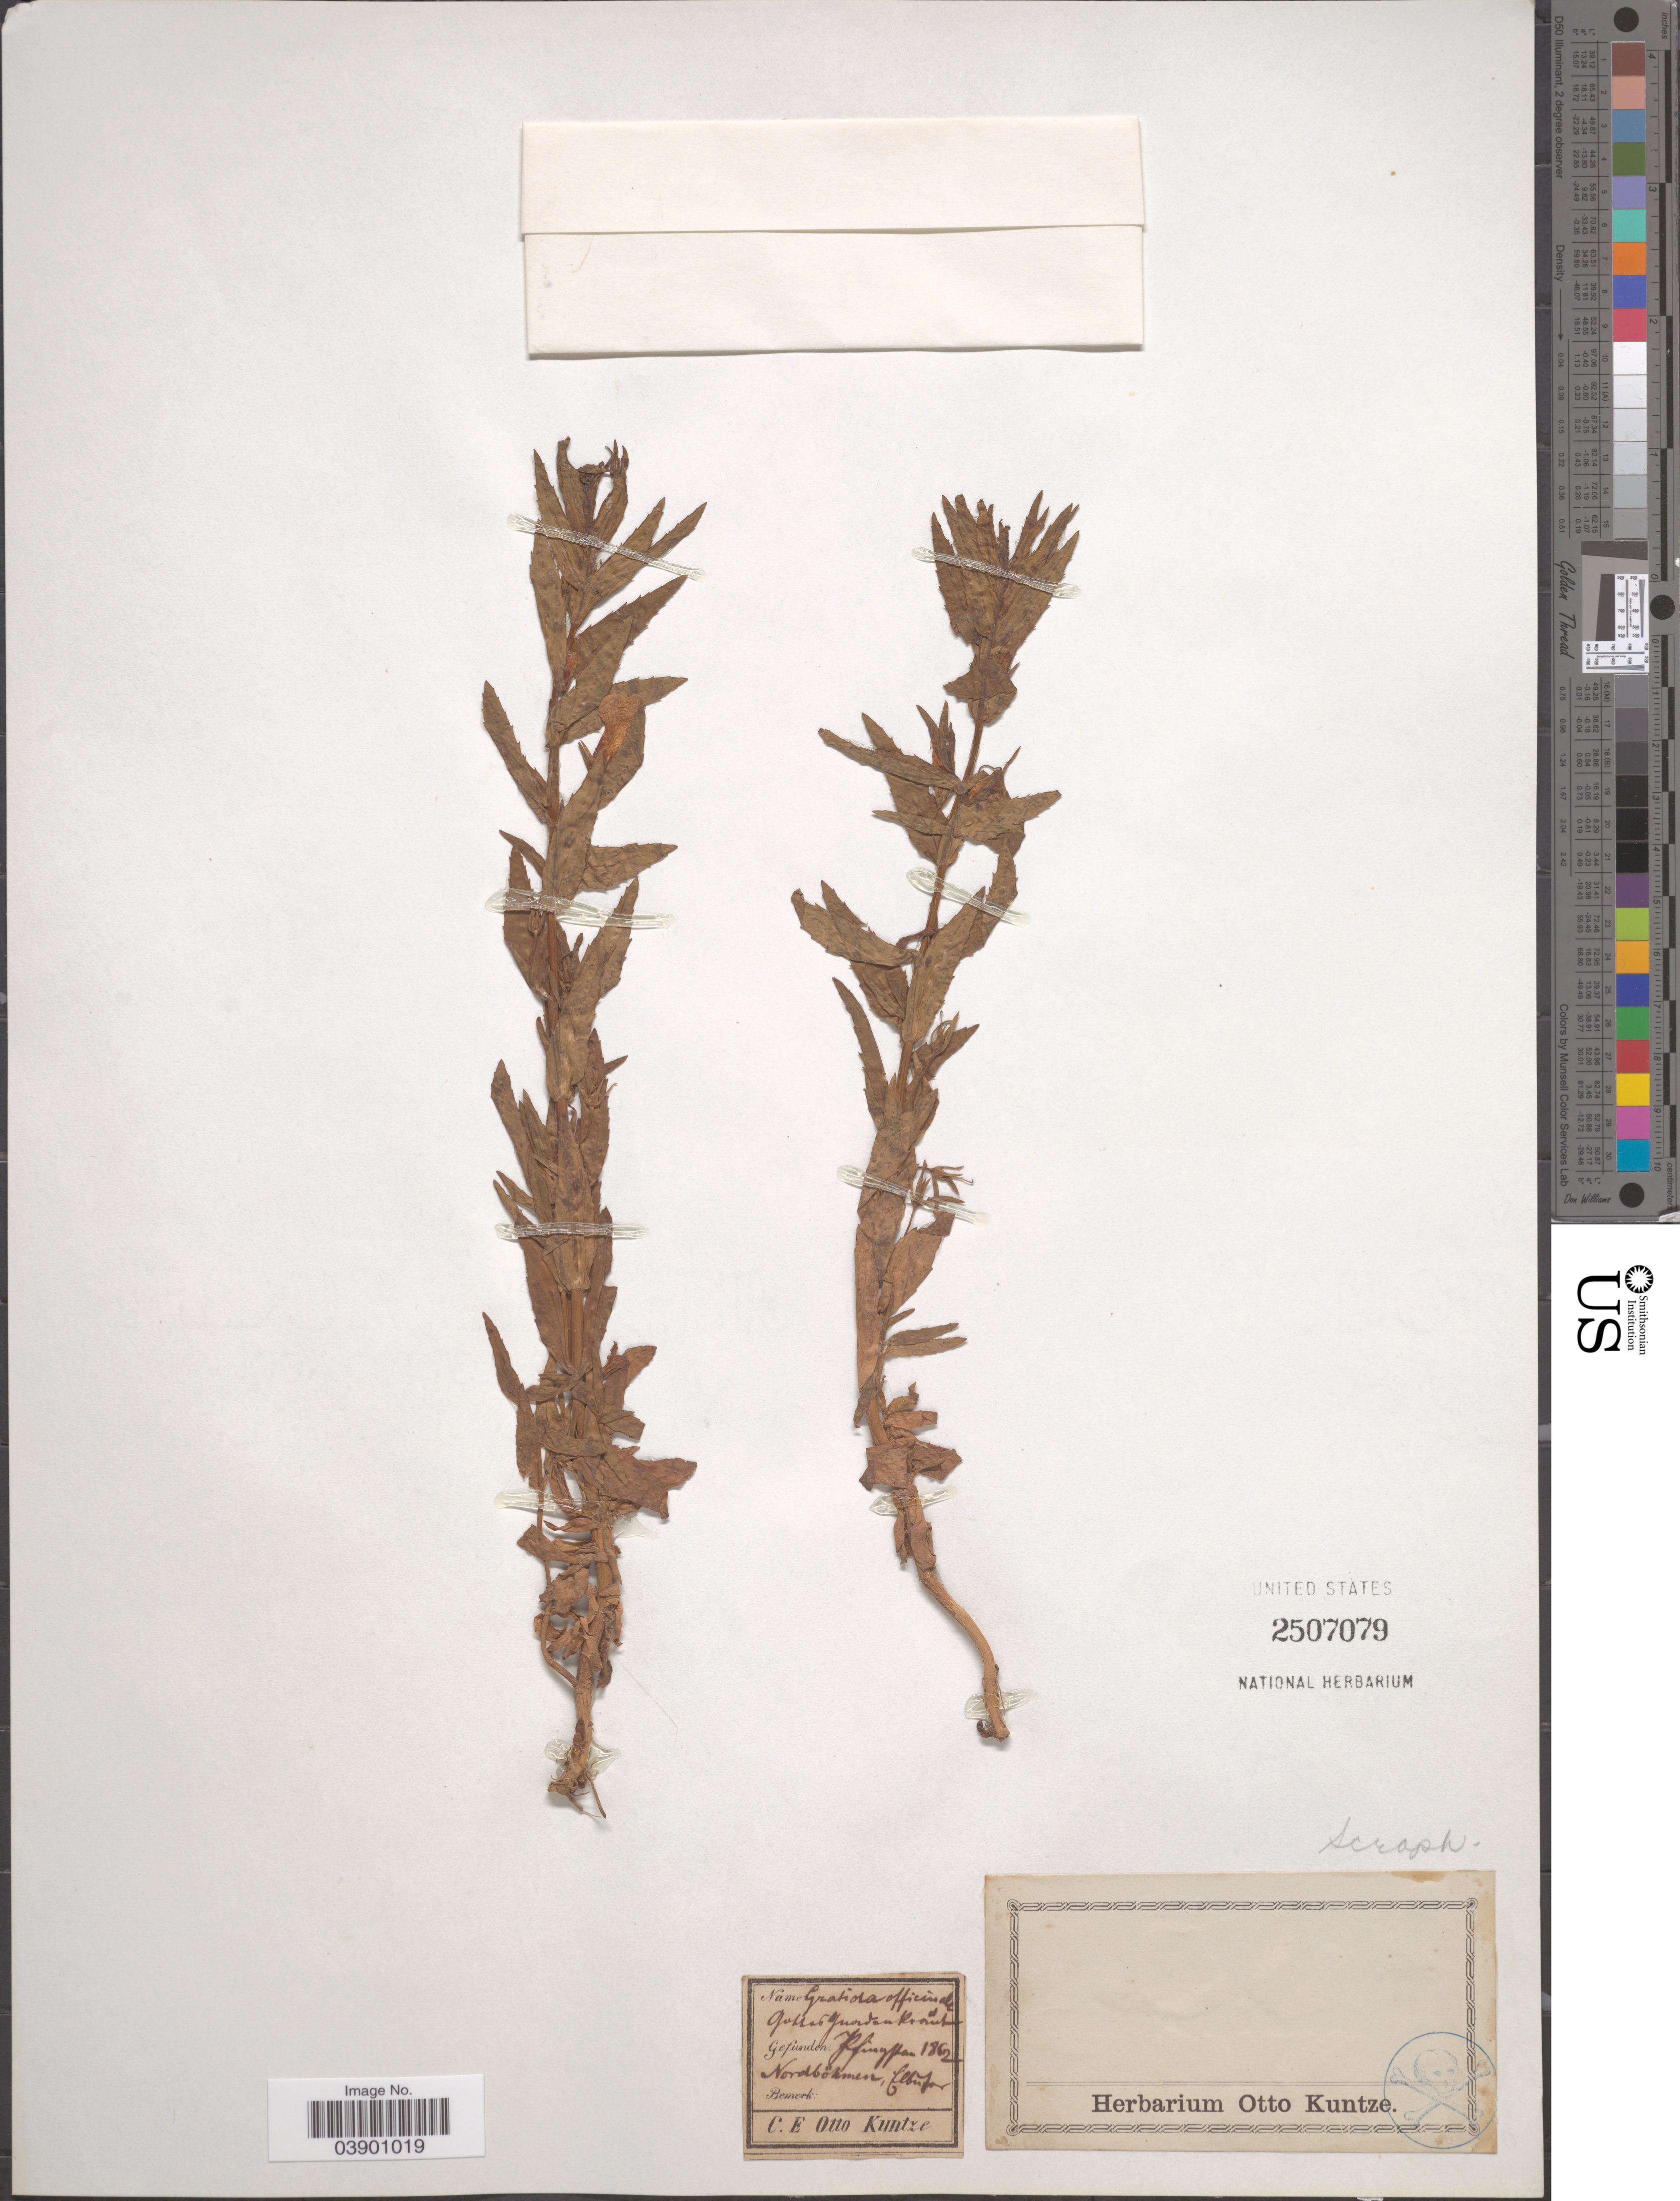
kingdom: Plantae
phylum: Tracheophyta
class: Magnoliopsida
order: Lamiales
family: Plantaginaceae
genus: Gratiola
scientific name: Gratiola officinalis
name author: L.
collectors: C.E.O. Kuntze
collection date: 1862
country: Czechia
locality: Nordböhmen, Flbutan. [interpreted]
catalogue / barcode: US 2507079